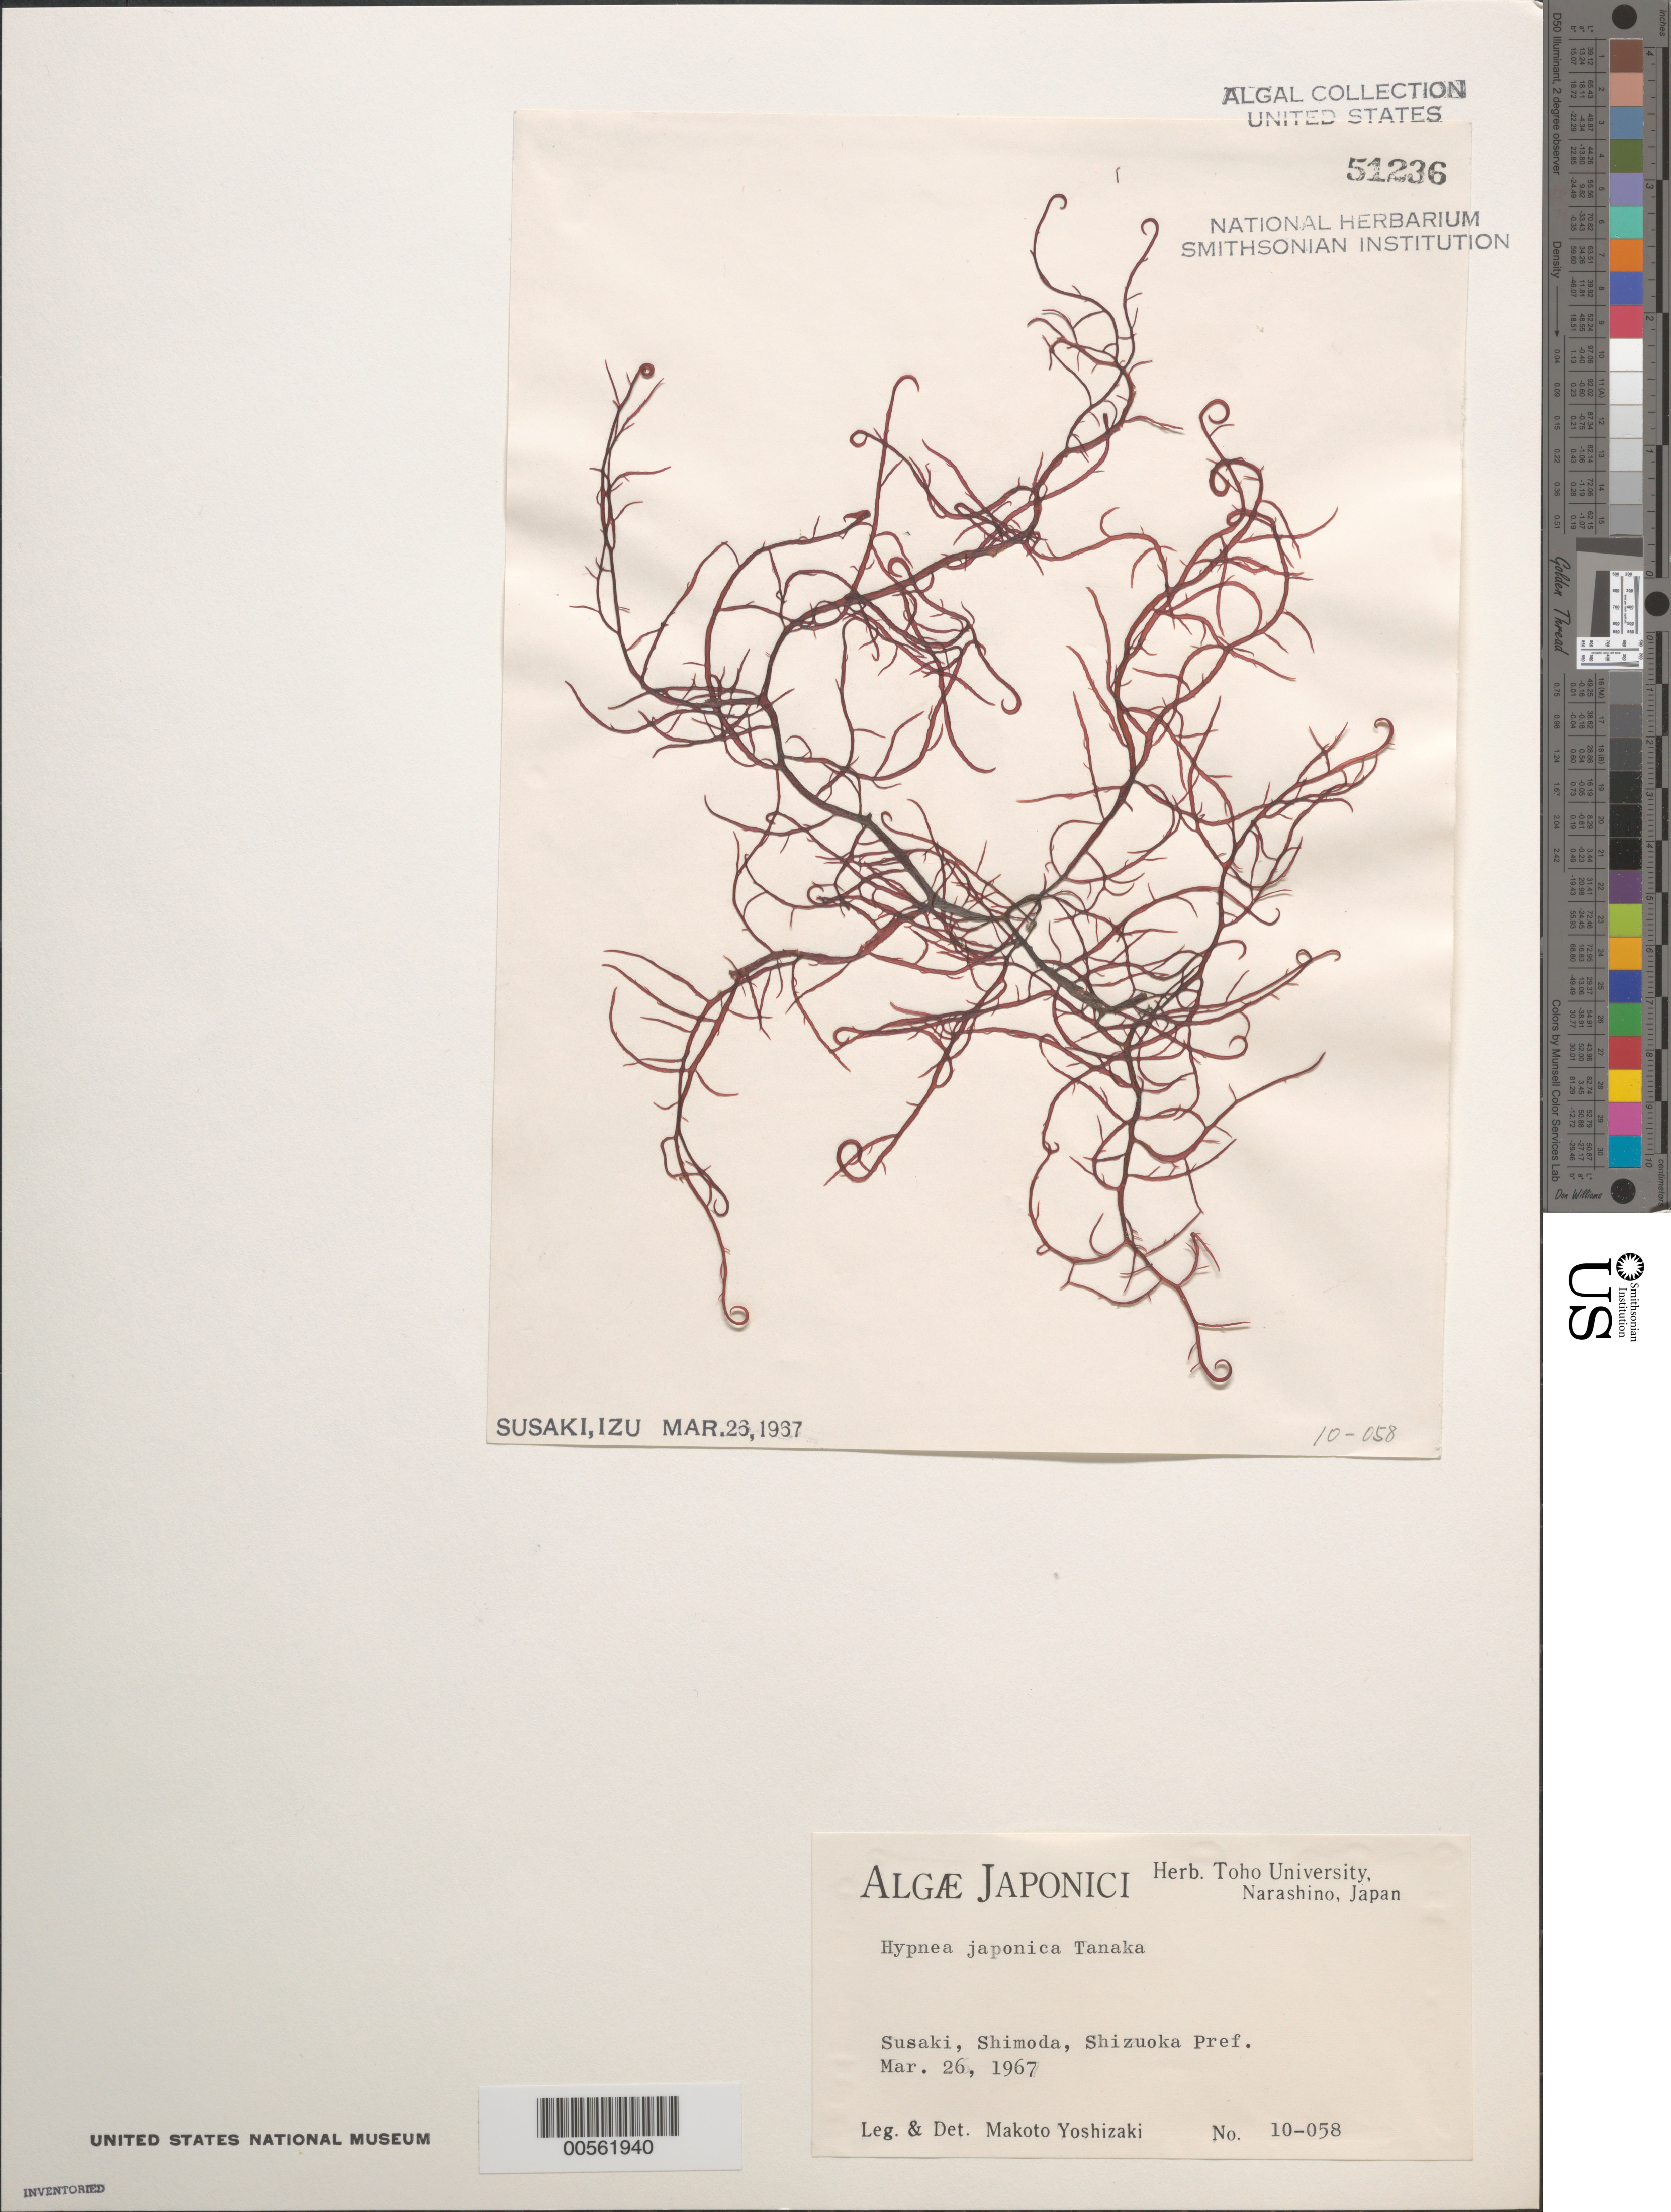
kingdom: Plantae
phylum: Rhodophyta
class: Florideophyceae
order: Gigartinales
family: Cystocloniaceae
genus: Hypnea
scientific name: Hypnea japonica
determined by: Yoshizaki, M.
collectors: M. Yoshizaki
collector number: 10-058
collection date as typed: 26 Mar 1967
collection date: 1967-03-26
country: Japan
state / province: Sizuoka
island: Honshu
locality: Susaki, Shimoda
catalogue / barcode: US 51236